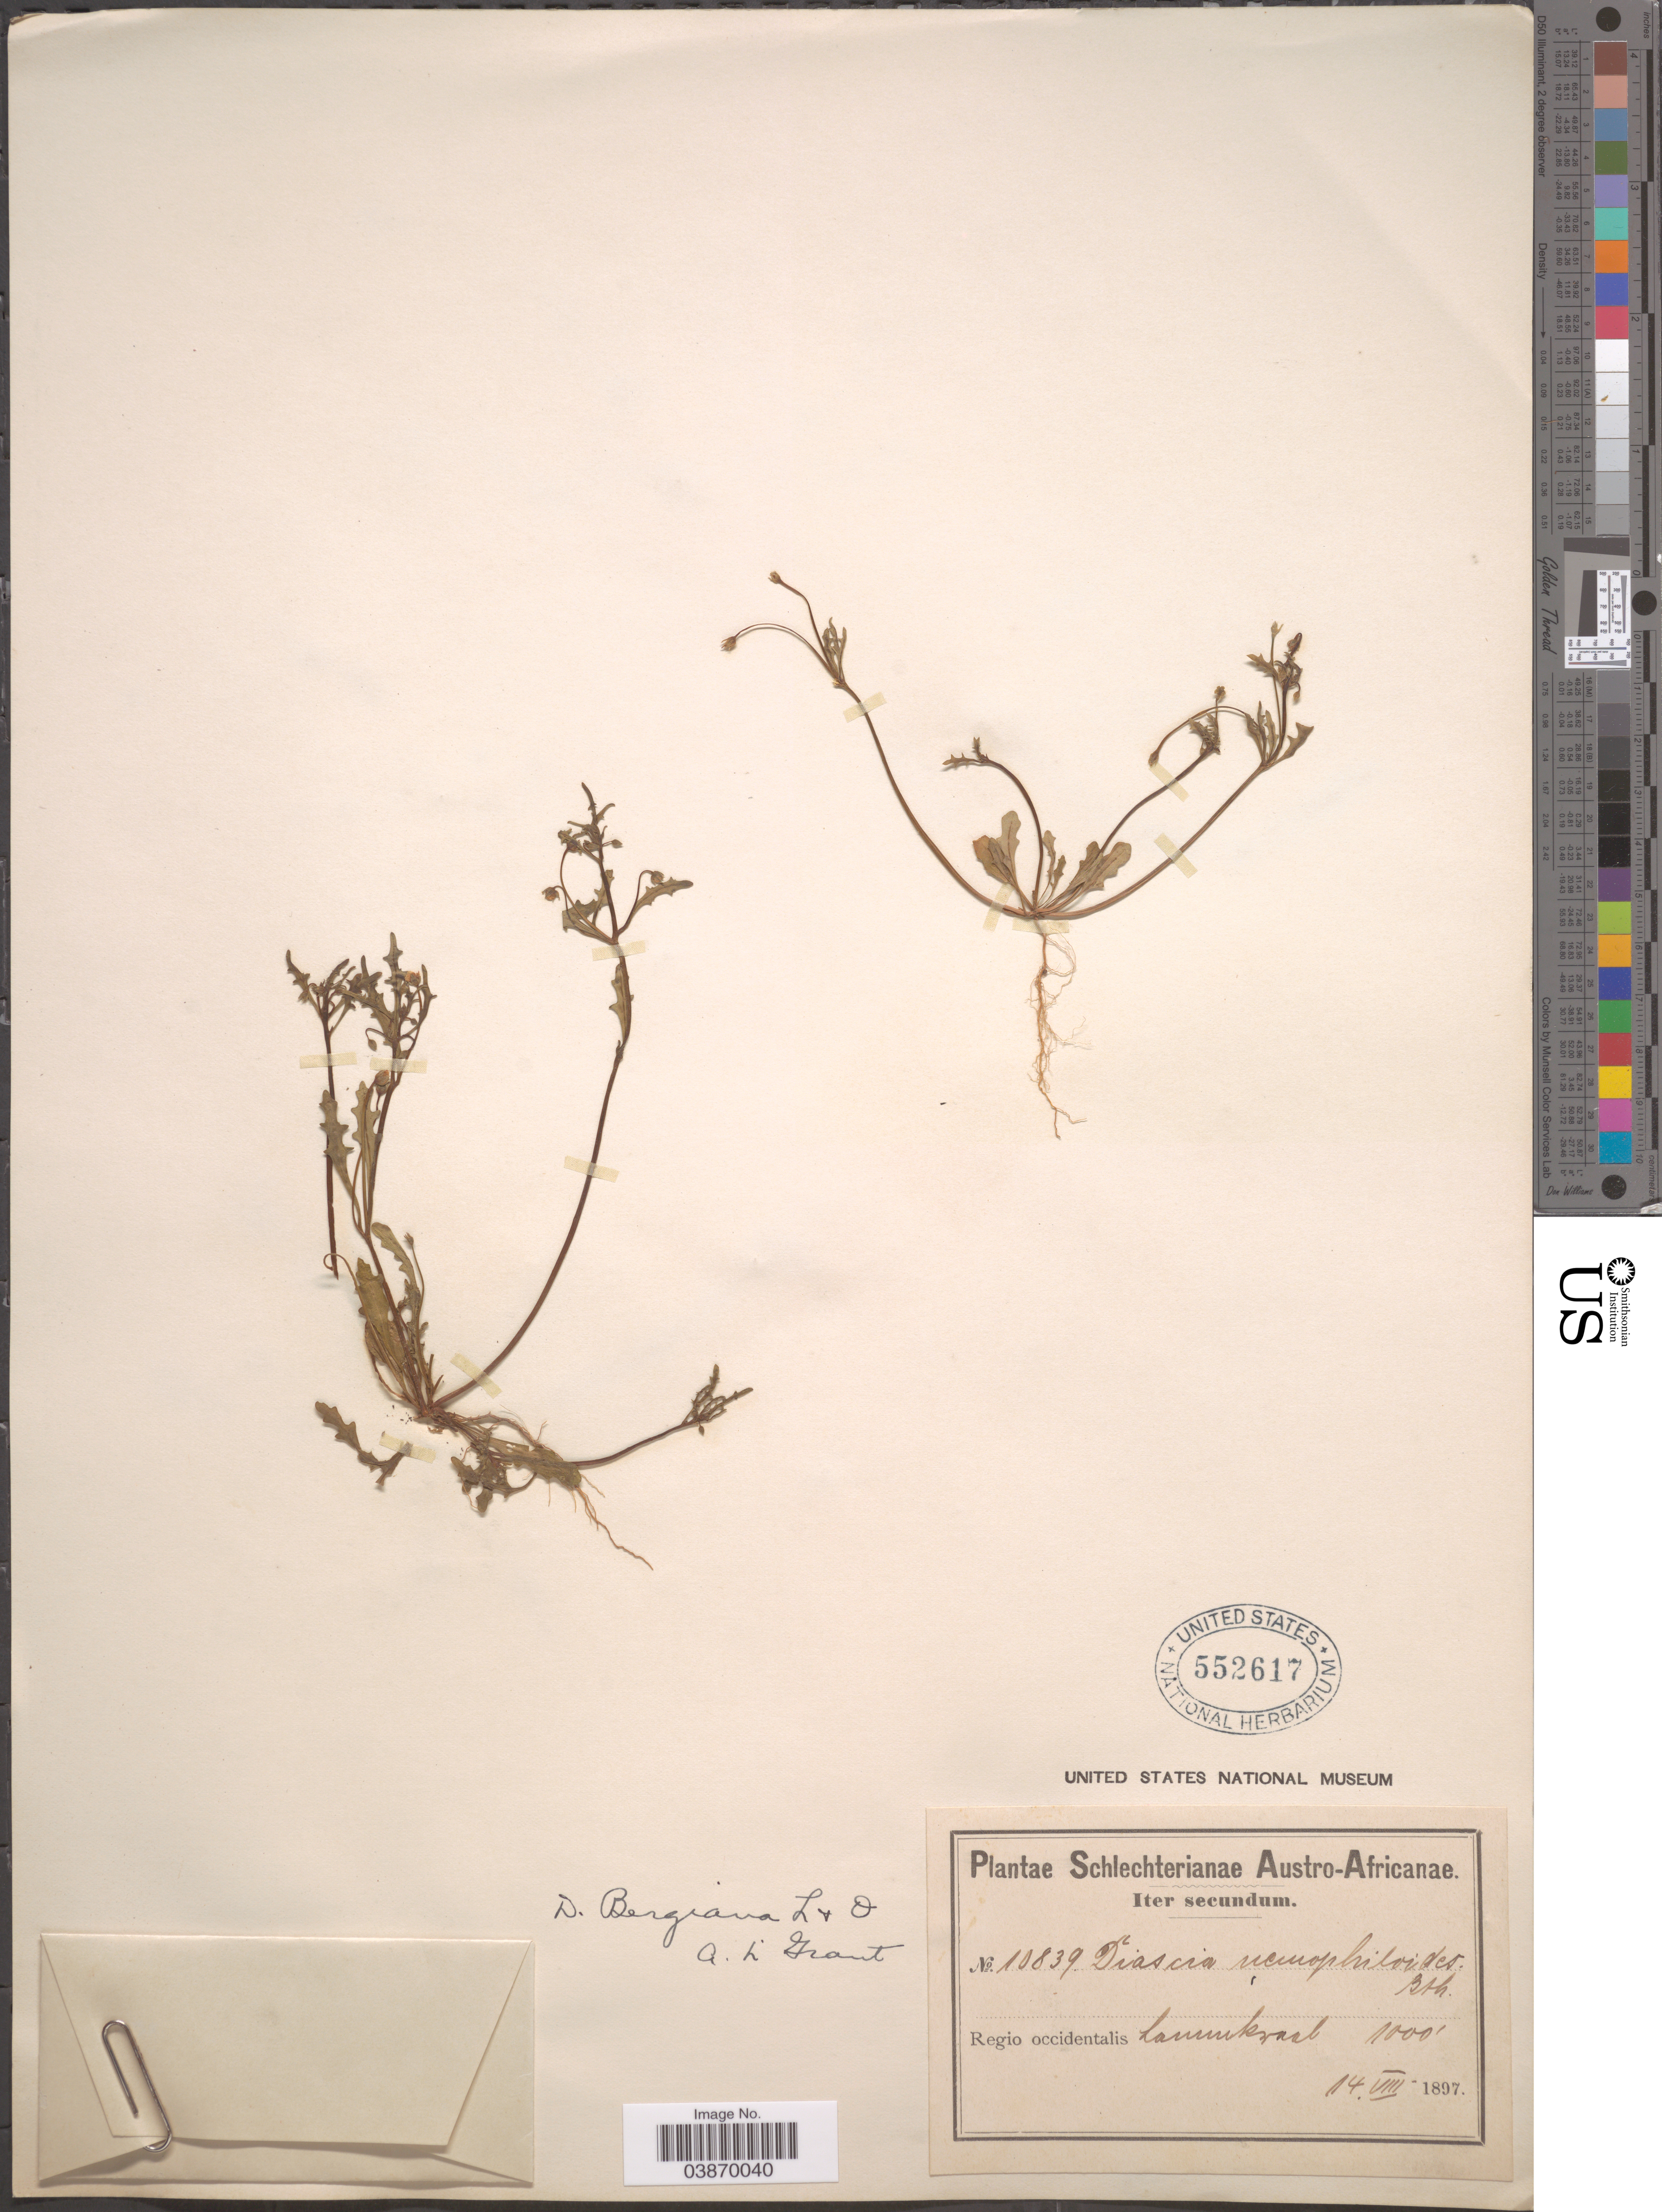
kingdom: Plantae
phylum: Tracheophyta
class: Magnoliopsida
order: Lamiales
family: Scrophulariaceae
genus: Diascia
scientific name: Diascia bergiana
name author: Link & Otto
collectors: Schlechter, --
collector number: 10839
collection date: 1897-08-14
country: South Africa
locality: Austro-Africanae. Regio occidentalis. Lammkraal.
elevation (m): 305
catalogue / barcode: US 552617